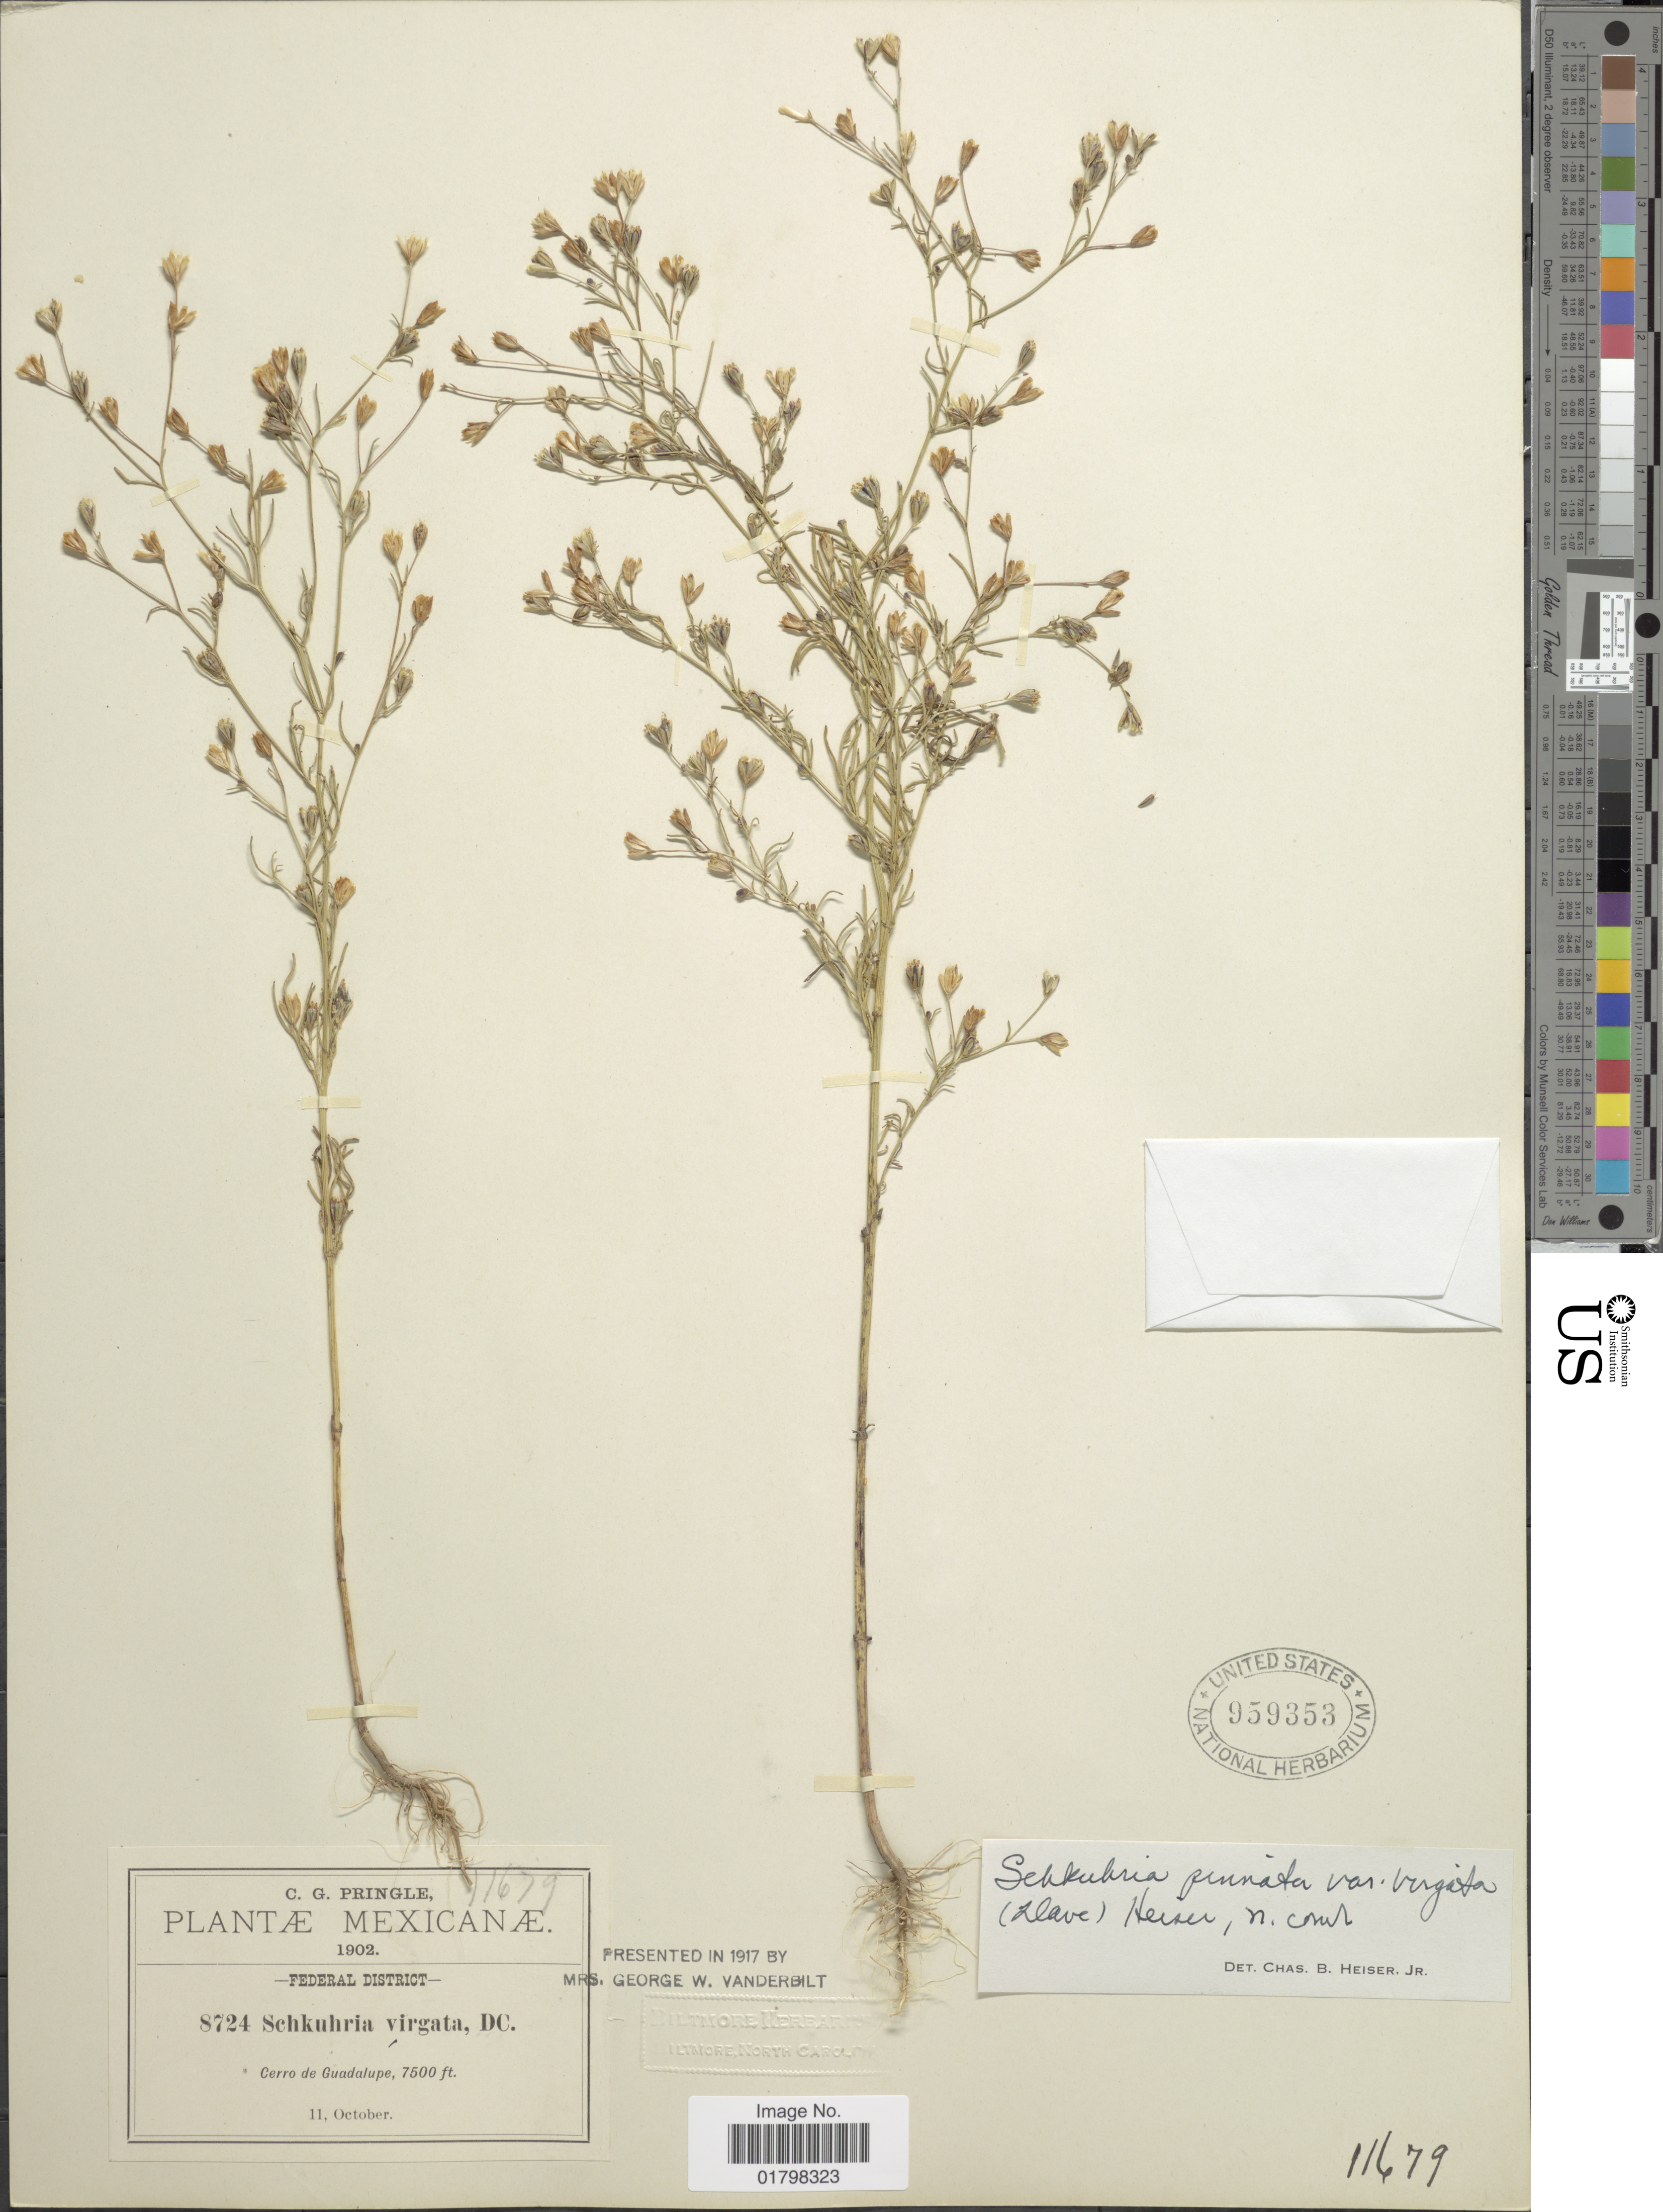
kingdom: Plantae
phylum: Tracheophyta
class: Magnoliopsida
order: Asterales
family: Asteraceae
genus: Schkuhria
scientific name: Schkuhria pinnata var. virgata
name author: (La Llave ex La Llave) Heiser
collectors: C. G. Pringle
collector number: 8724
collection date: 1902-10-11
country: Mexico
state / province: Distrito Federal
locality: Cerro de Guadalupe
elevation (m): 2286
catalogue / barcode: US 959353